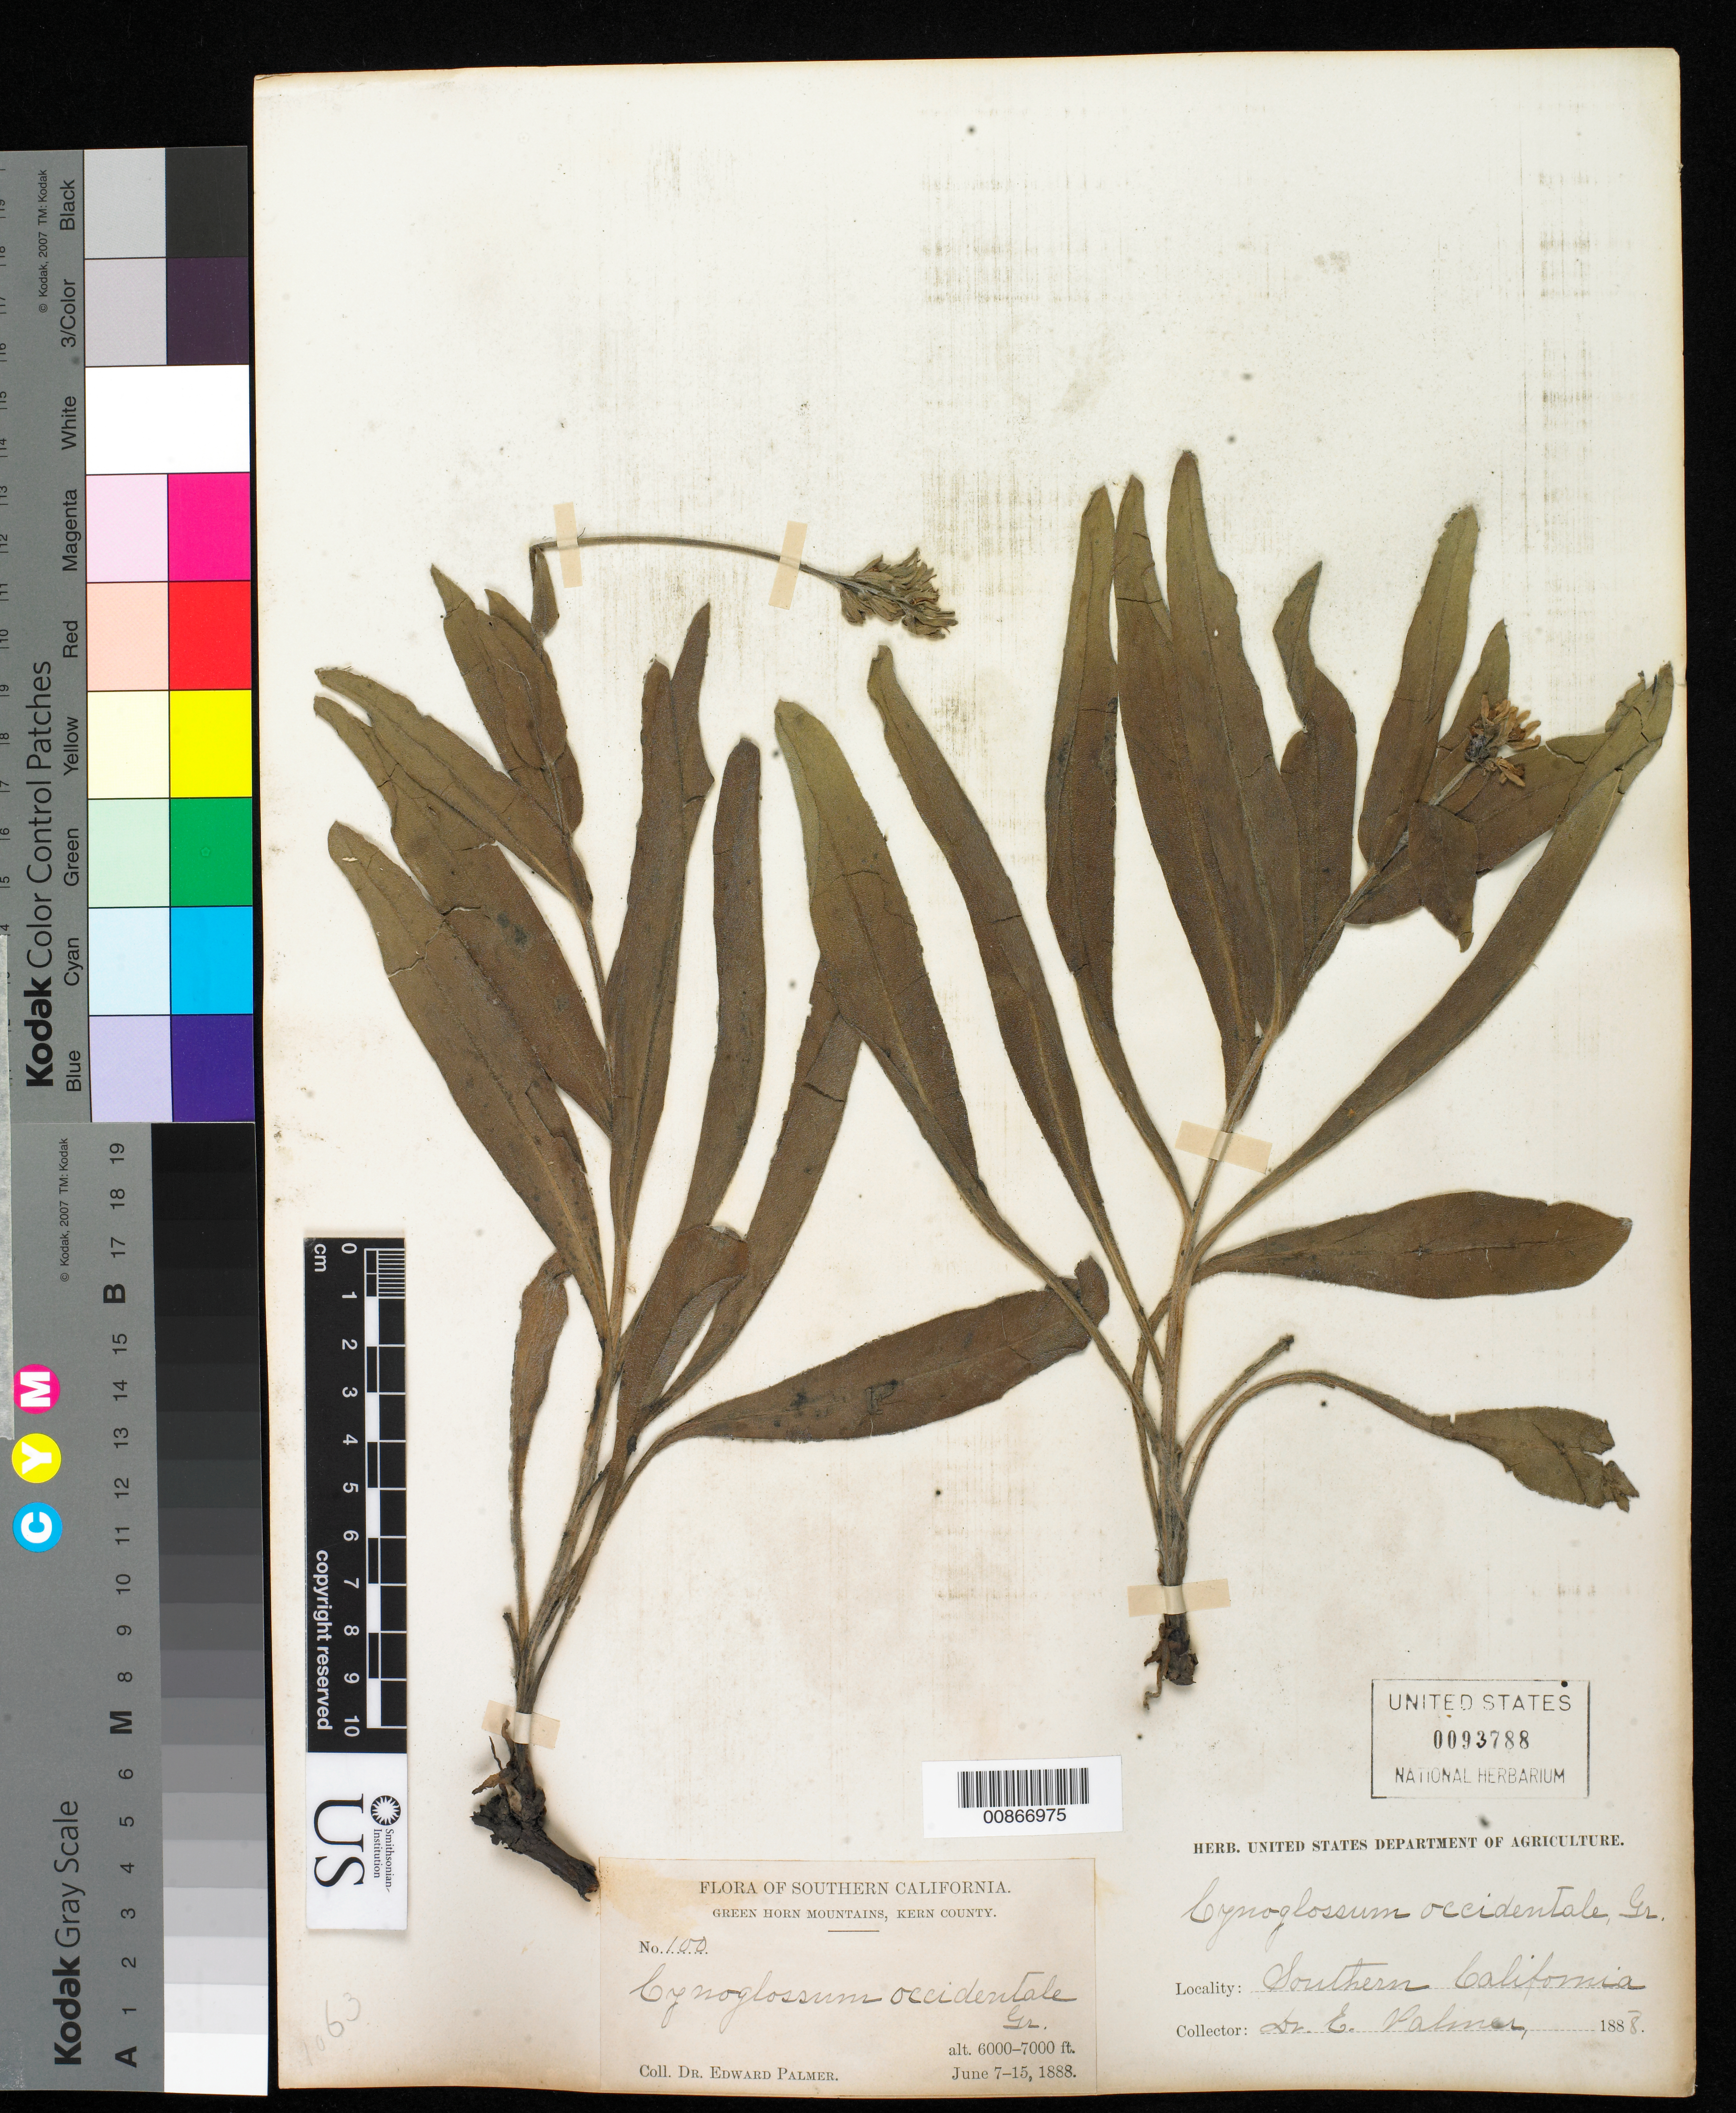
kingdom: Plantae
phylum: Tracheophyta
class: Magnoliopsida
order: Boraginales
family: Boraginaceae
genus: Cynoglossum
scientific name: Cynoglossum occidentale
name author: A. Gray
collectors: E. Palmer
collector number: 100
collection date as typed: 07 Jun 1888 to 15 Jun 1888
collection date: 1888-06-07/1888-06-15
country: United States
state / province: California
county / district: Kern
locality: Green Horn Mountain, Kern County, California.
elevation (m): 1829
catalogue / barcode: US 93788